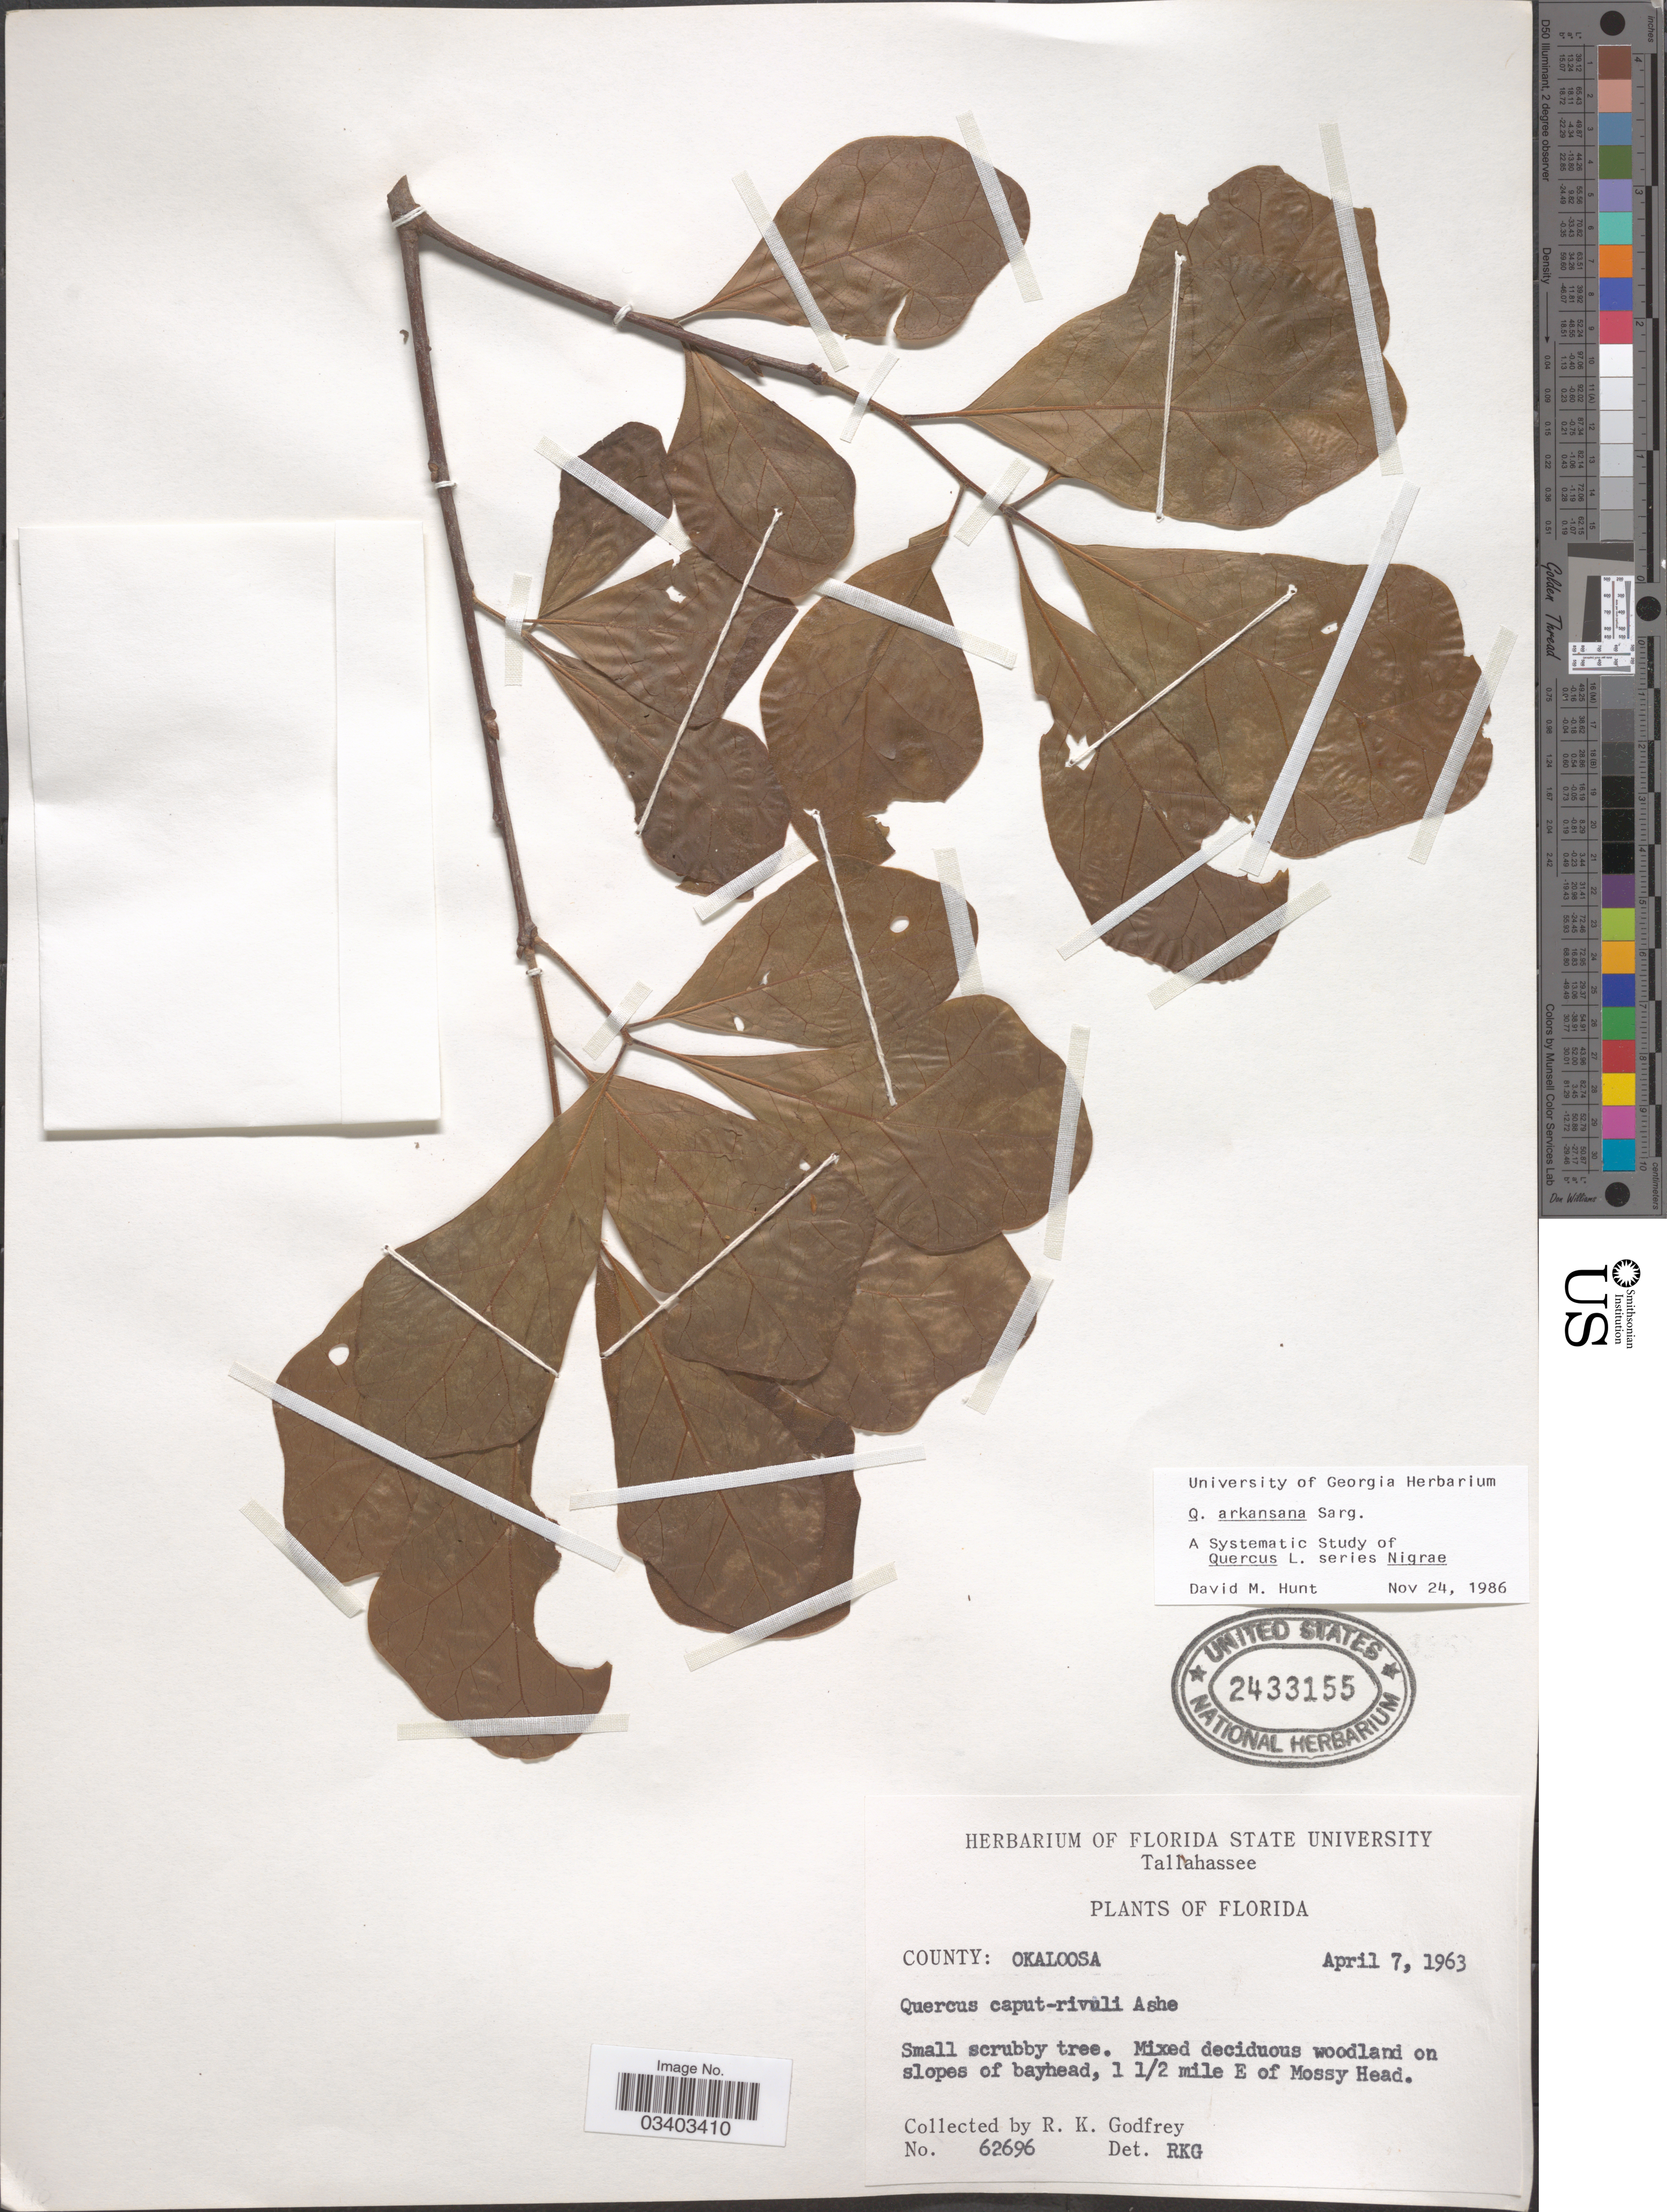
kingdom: Plantae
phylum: Tracheophyta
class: Magnoliopsida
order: Fagales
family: Fagaceae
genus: Quercus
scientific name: Quercus breviloba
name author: (Torr.) Sarg.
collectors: R. K. Godfrey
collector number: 62696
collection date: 1963-04-07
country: United States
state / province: Florida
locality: County: Okaloosa. On slopes of bayhead, 1 1/2 mile E of Mossy Head.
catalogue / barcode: US 2433155